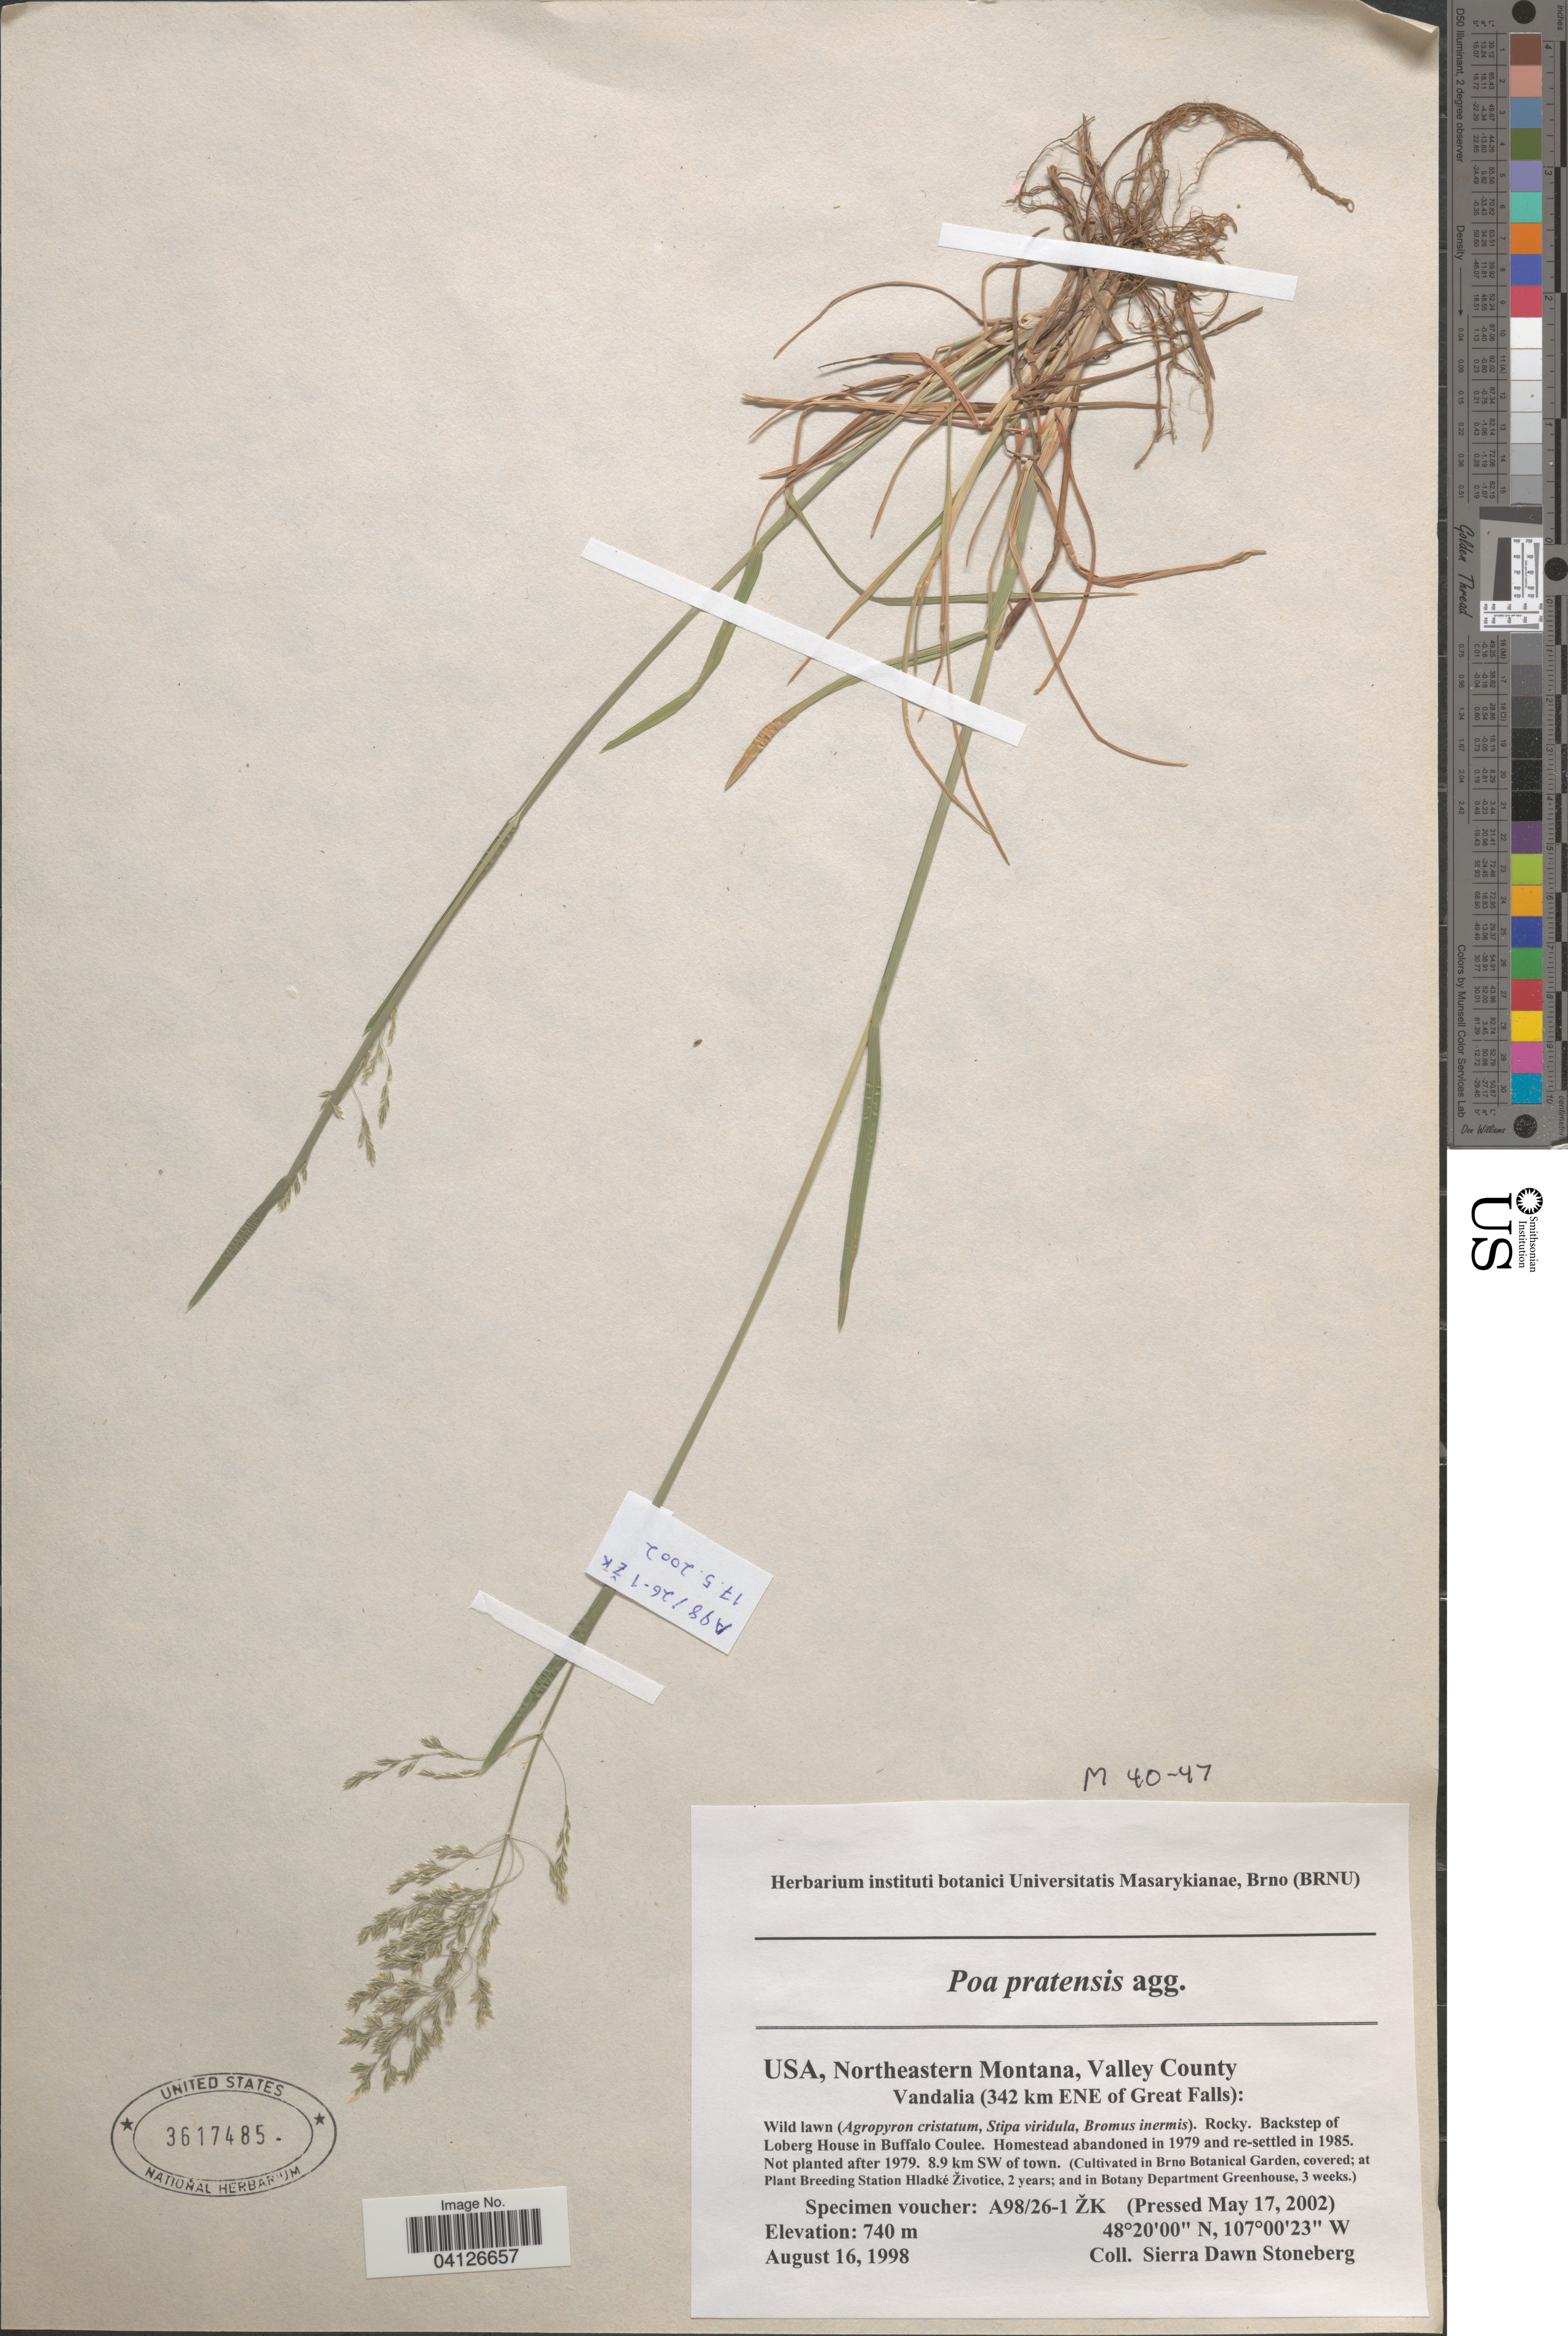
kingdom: Plantae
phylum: Tracheophyta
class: Liliopsida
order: Poales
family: Poaceae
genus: Poa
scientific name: Poa pratensis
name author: L.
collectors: Ex herb. instituti botanici Universitatis Masarykianae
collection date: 2002-05-17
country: Czechia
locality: (Cultivated in the Brno Botanical Garden, covered; at Plant Breeding Station Hladké Životice, 2 years; and in Botany Department Greenhouse, 3 weeks.).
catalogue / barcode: US 3617485